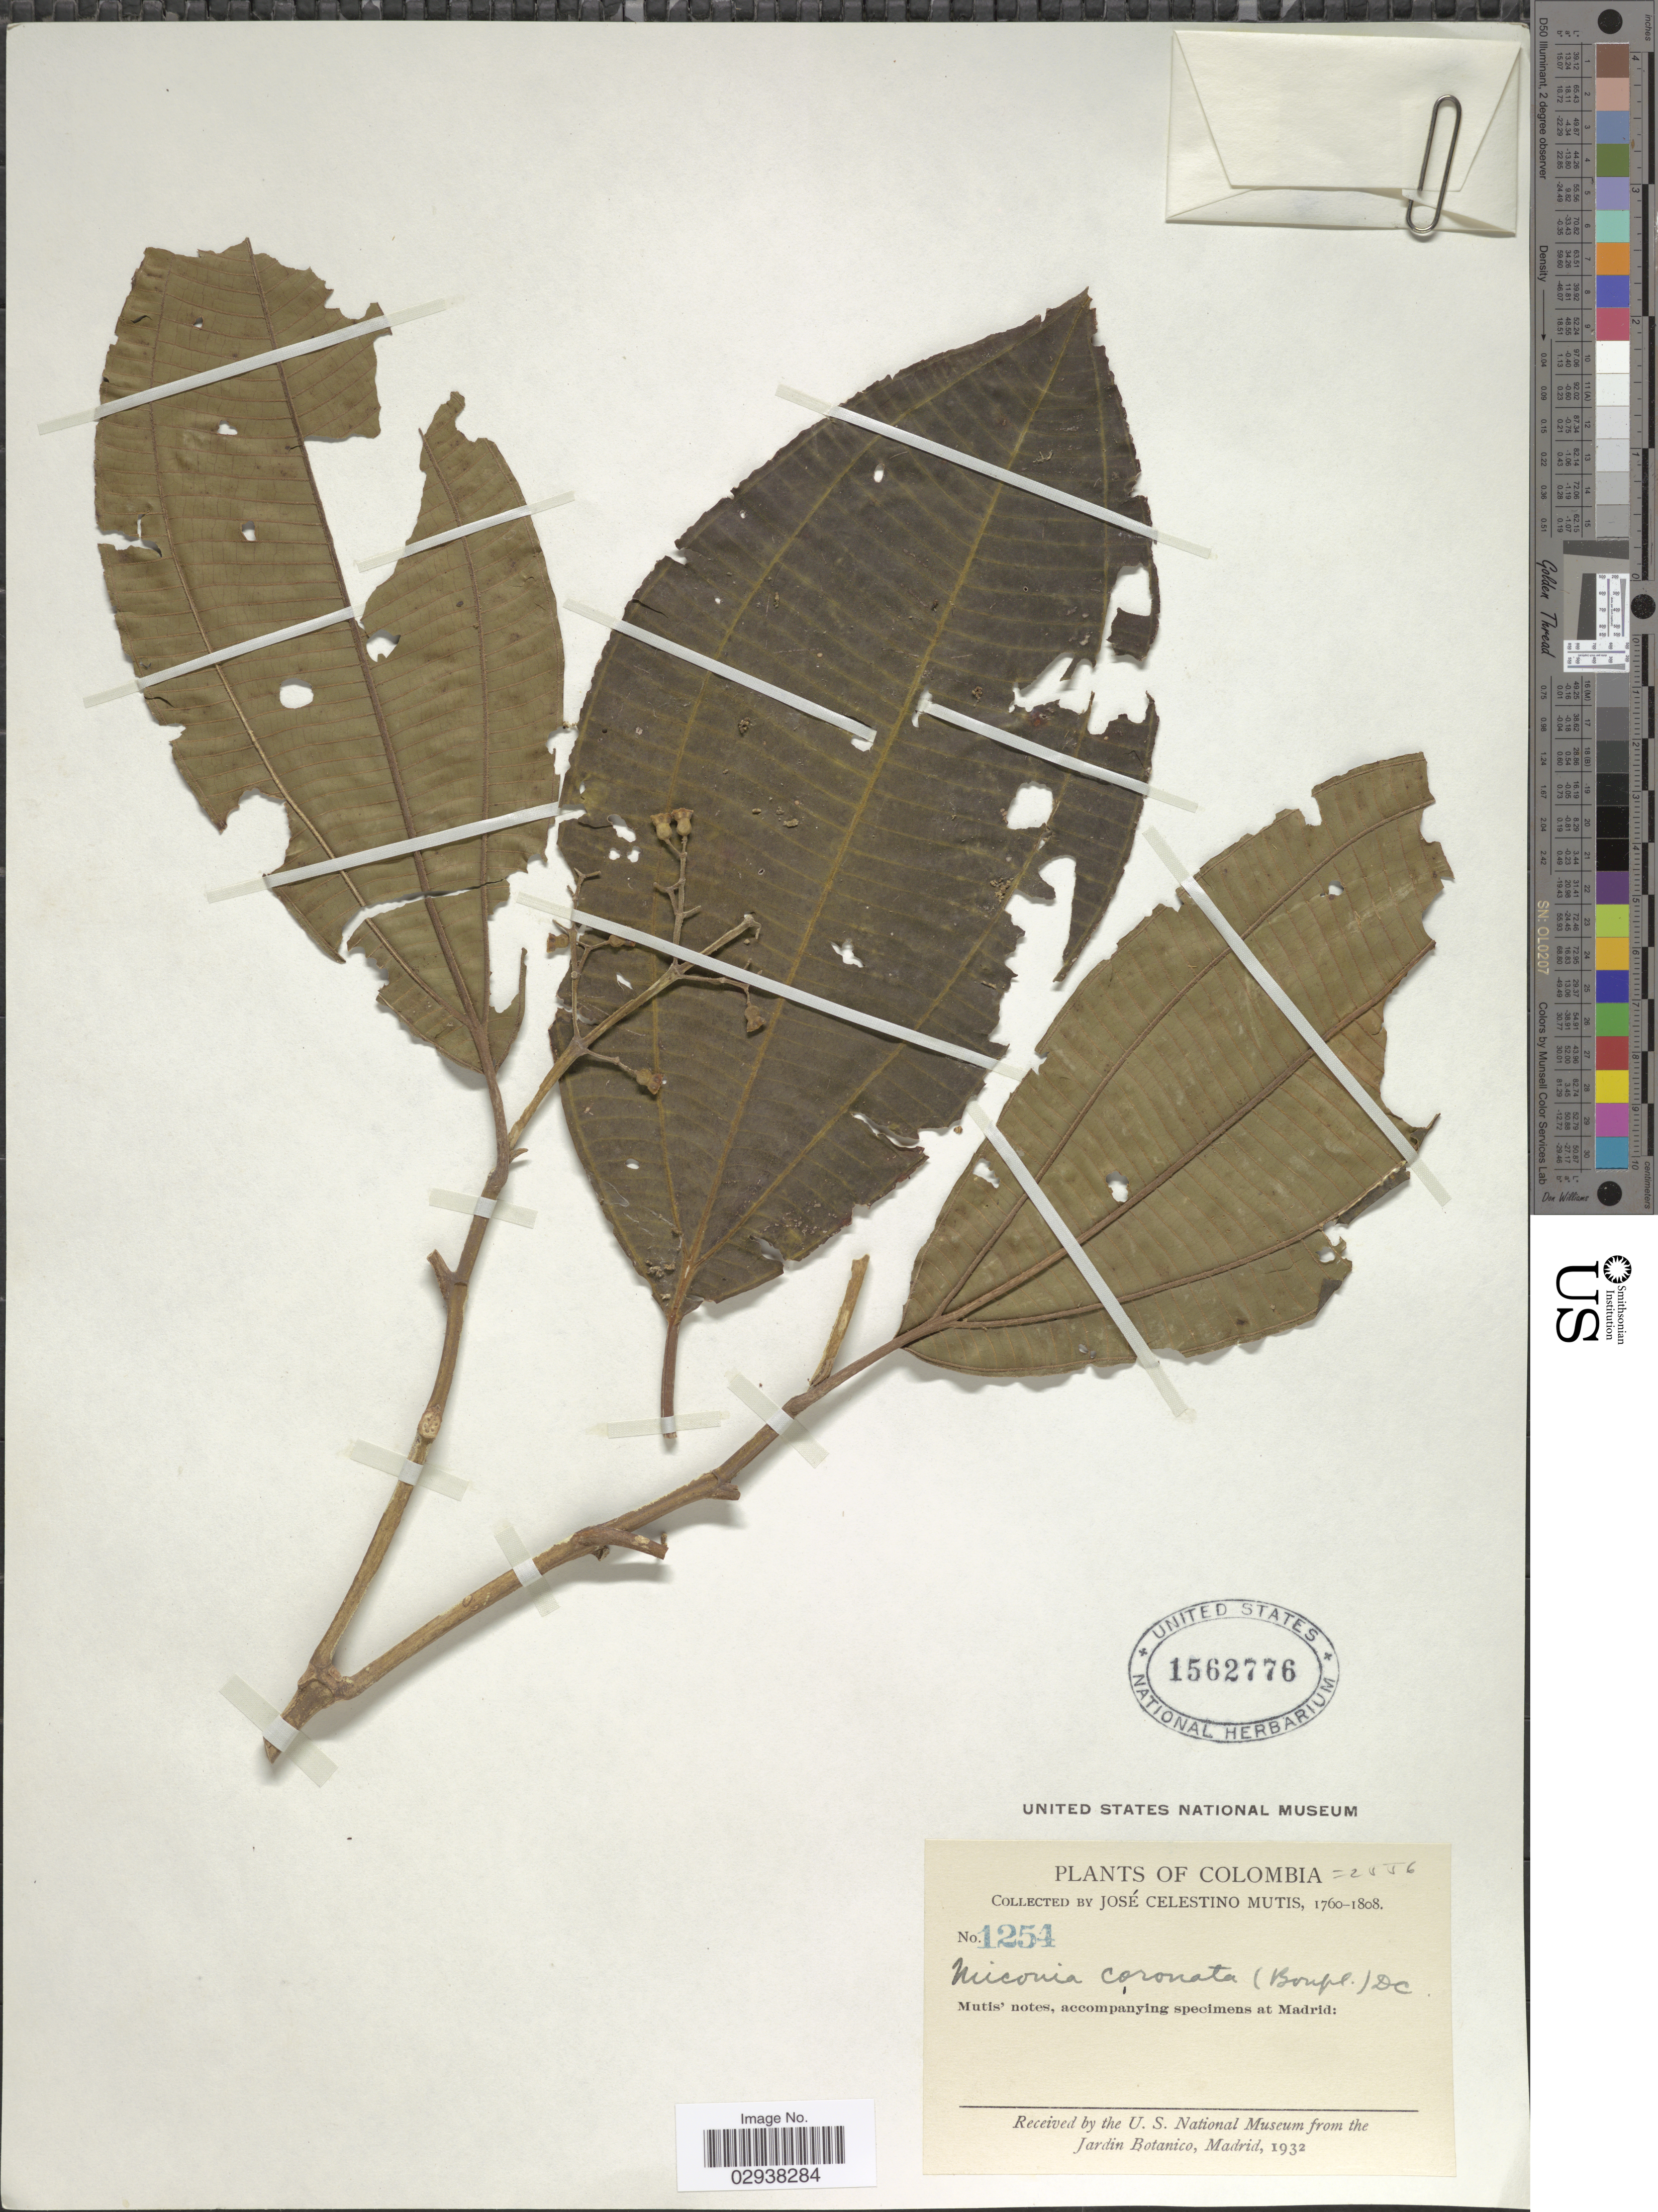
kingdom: Plantae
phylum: Tracheophyta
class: Magnoliopsida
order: Myrtales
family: Melastomataceae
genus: Miconia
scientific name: Miconia coronata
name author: (Bonpl.) DC.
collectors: J. C. B. Mutis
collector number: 1254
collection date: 1760/1808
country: Colombia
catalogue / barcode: US 1562776